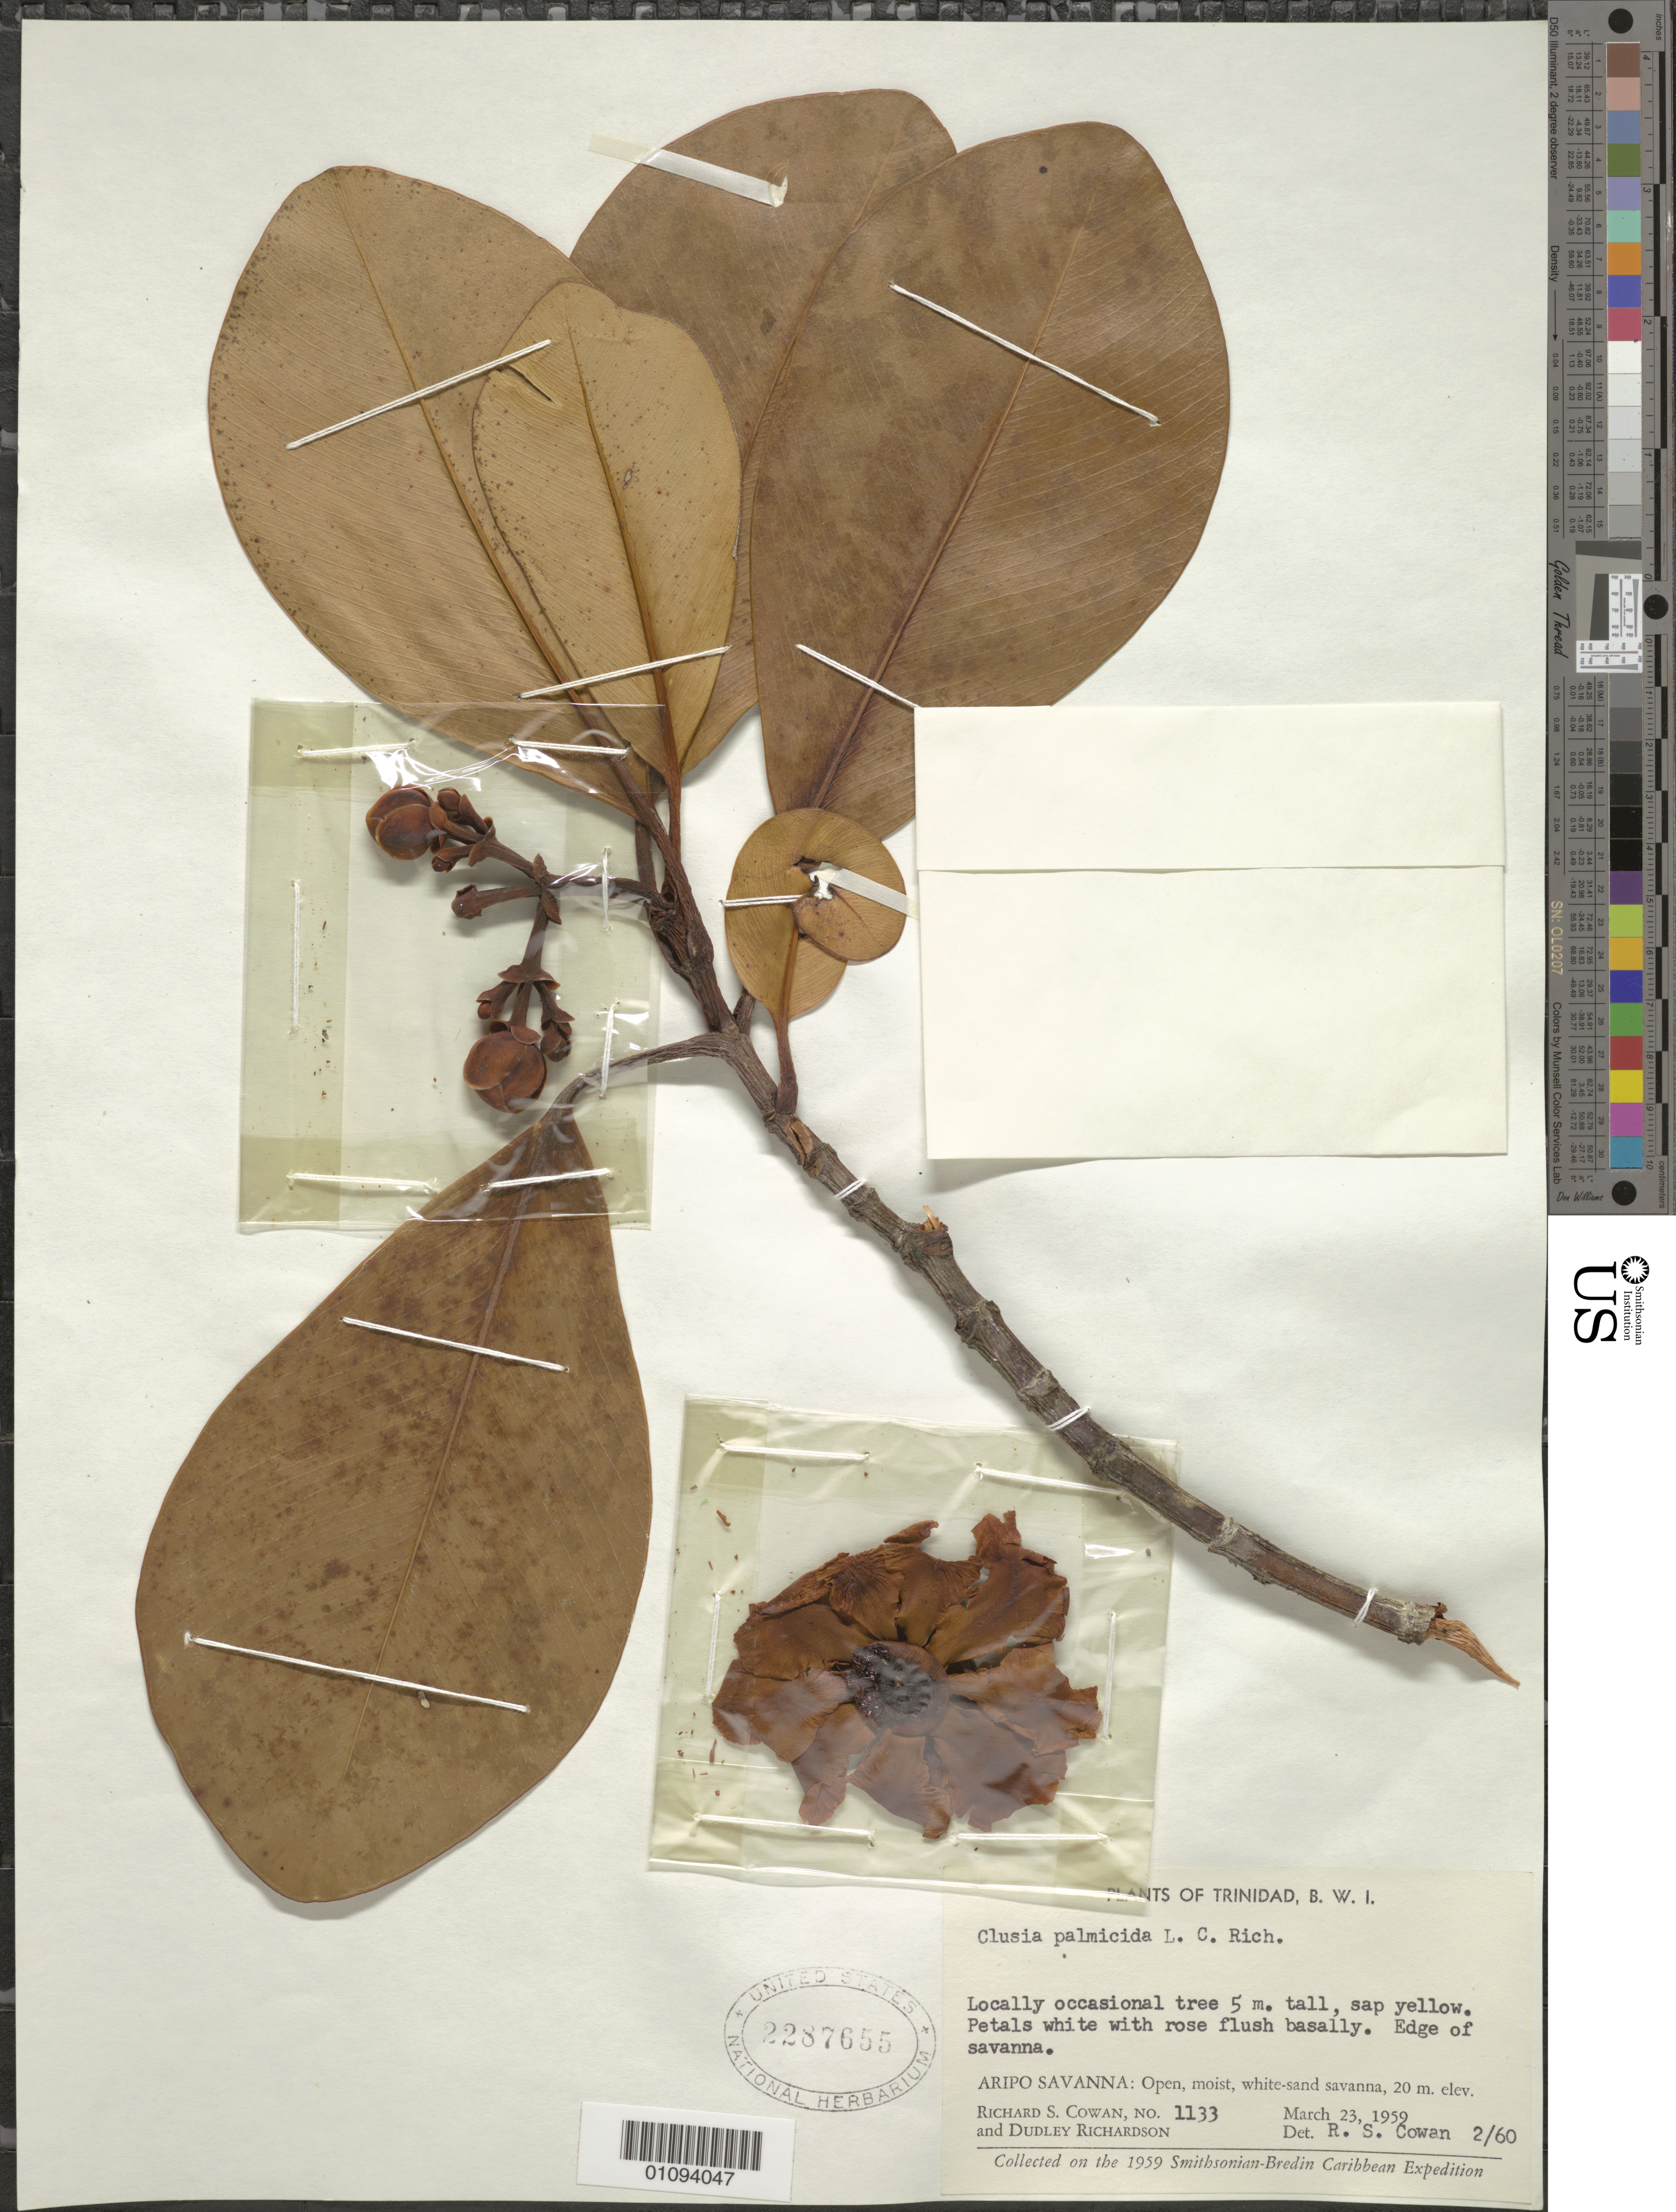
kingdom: Plantae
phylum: Tracheophyta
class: Magnoliopsida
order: Malpighiales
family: Clusiaceae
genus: Clusia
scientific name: Clusia palmicida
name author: Rich.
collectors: R. S. Cowan & D. Richardson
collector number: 1133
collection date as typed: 23 Mar 1959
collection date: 1959-03-23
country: Trinidad and Tobago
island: Trinidad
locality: Aripo Savanna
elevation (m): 20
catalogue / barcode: US 2287655